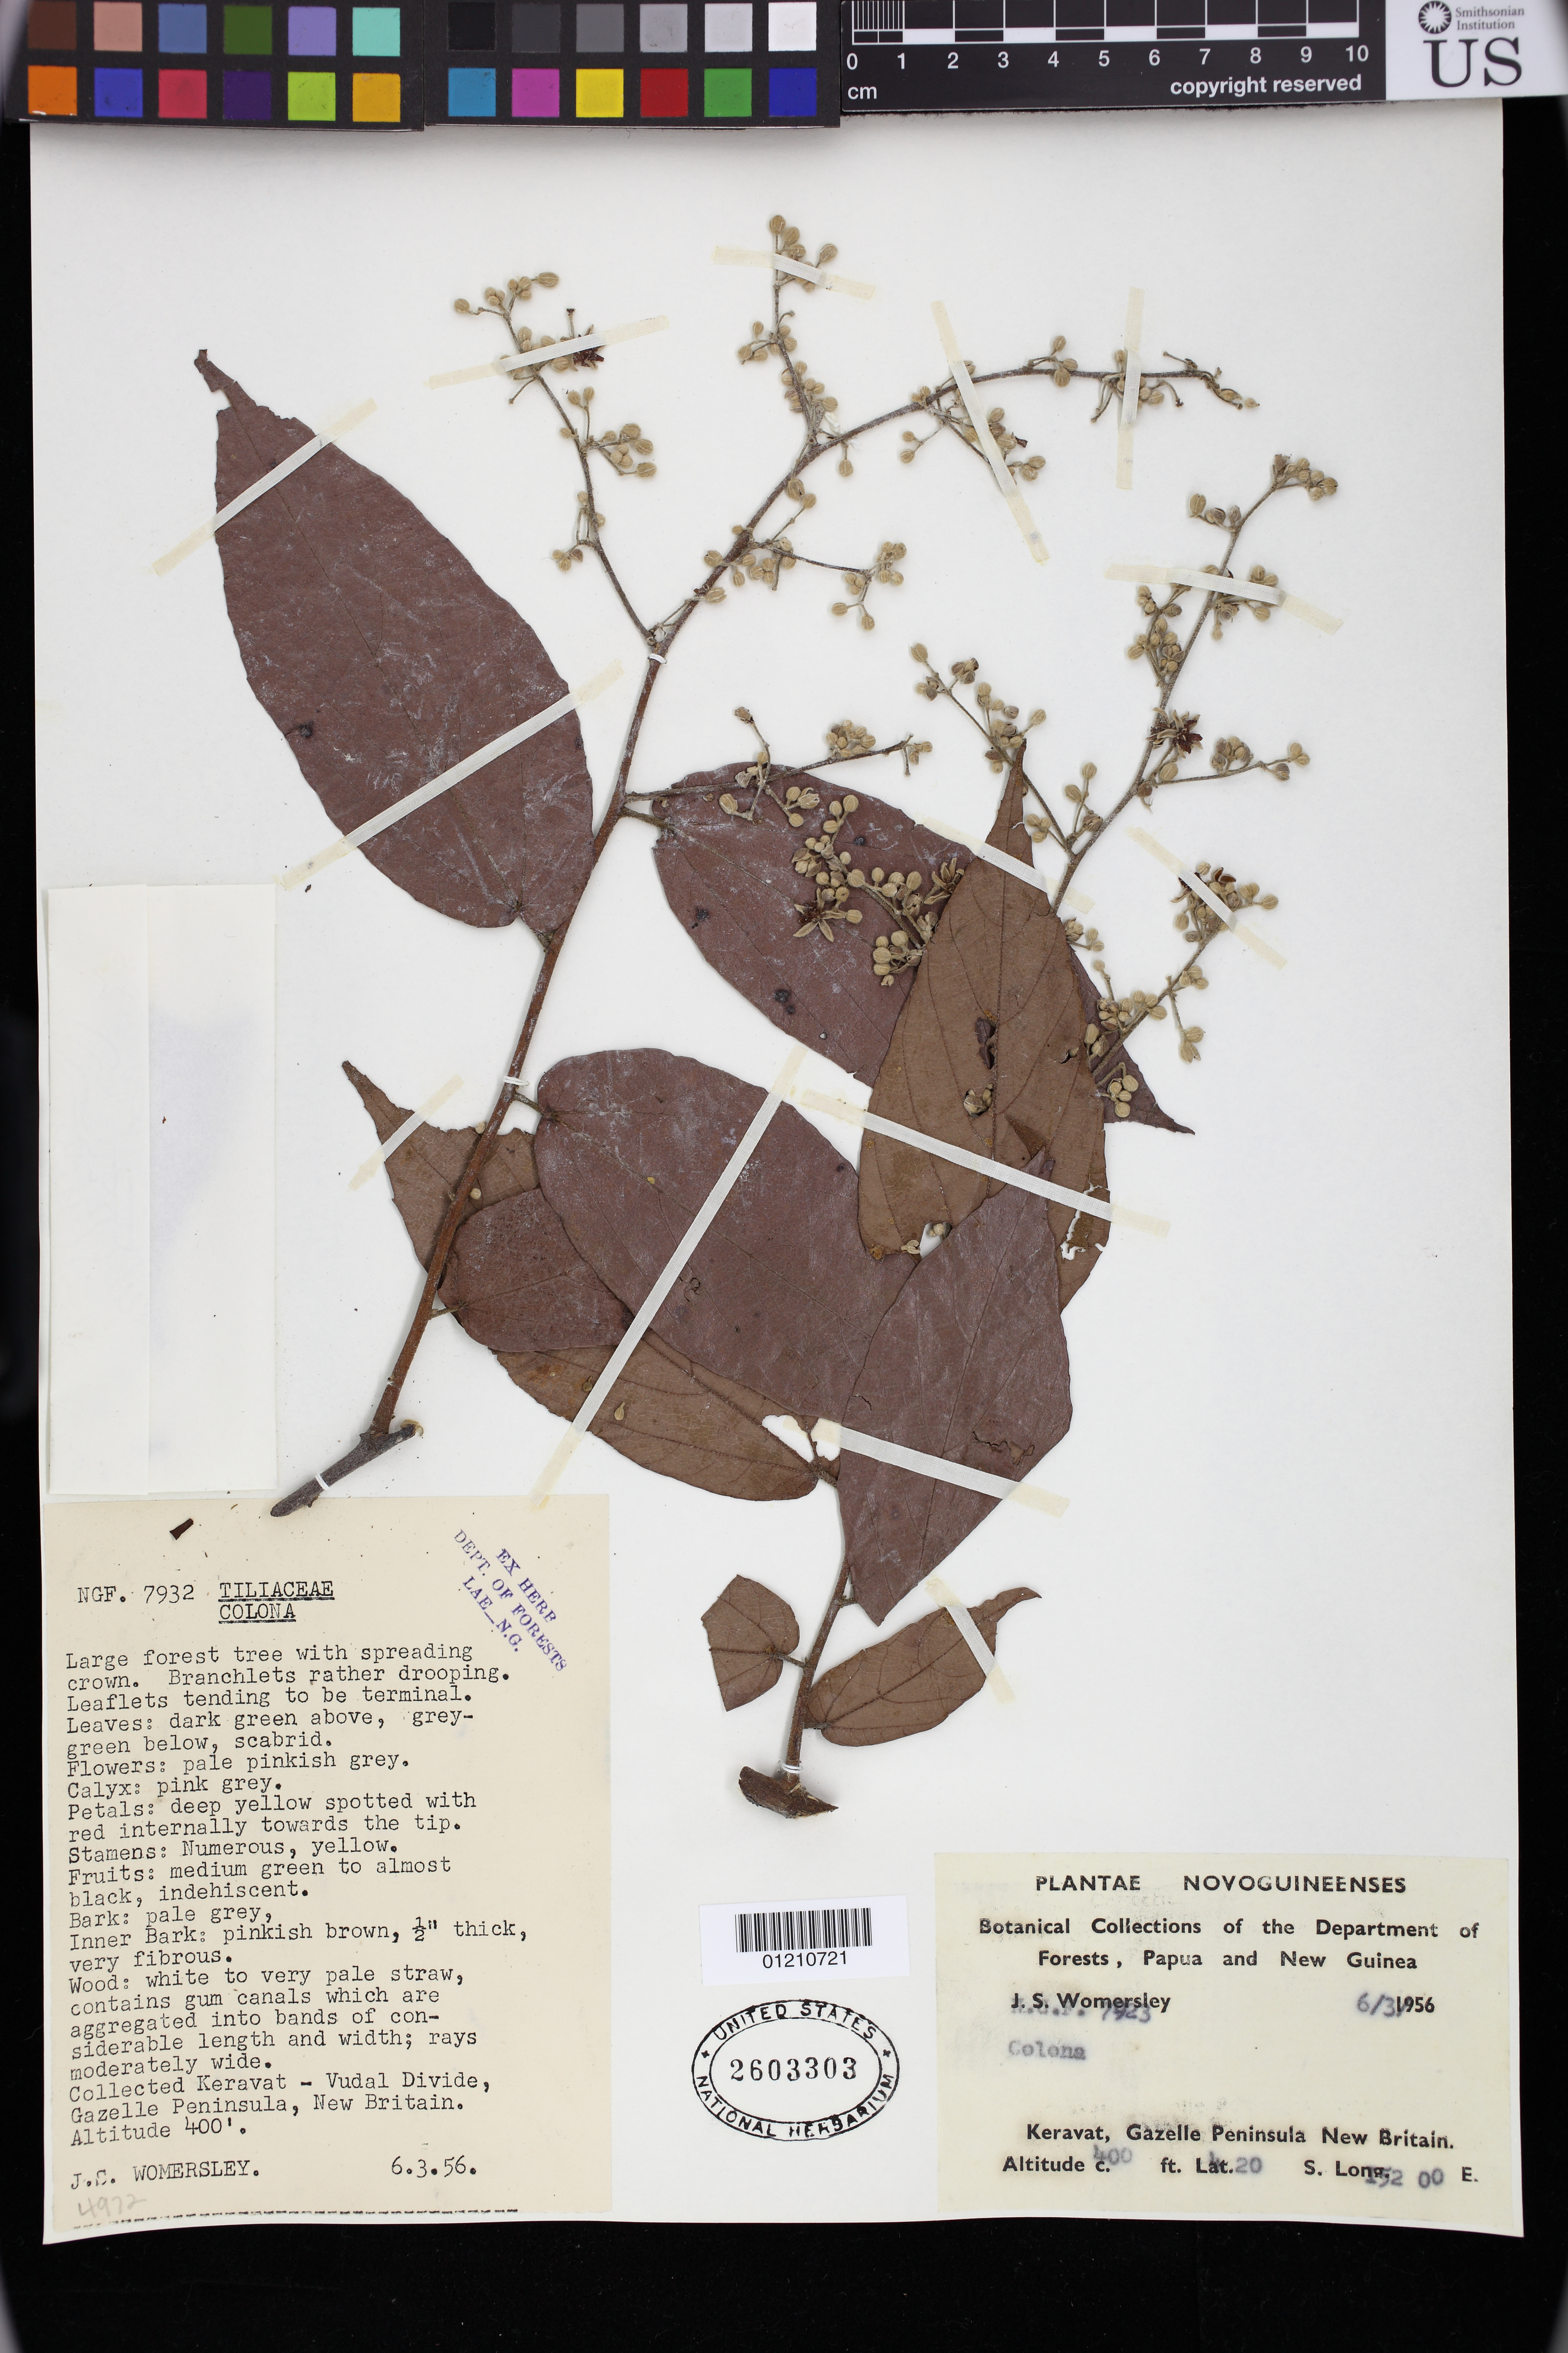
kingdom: Plantae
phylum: Tracheophyta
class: Magnoliopsida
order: Malvales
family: Malvaceae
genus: Colona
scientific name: Colona sp.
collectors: J. S. Womersley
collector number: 7932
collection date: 1956-03-06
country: Papua New Guinea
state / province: New Britain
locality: Keravat - Vudal Divide, Gazelle Peninsula,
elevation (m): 122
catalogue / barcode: US 2603303